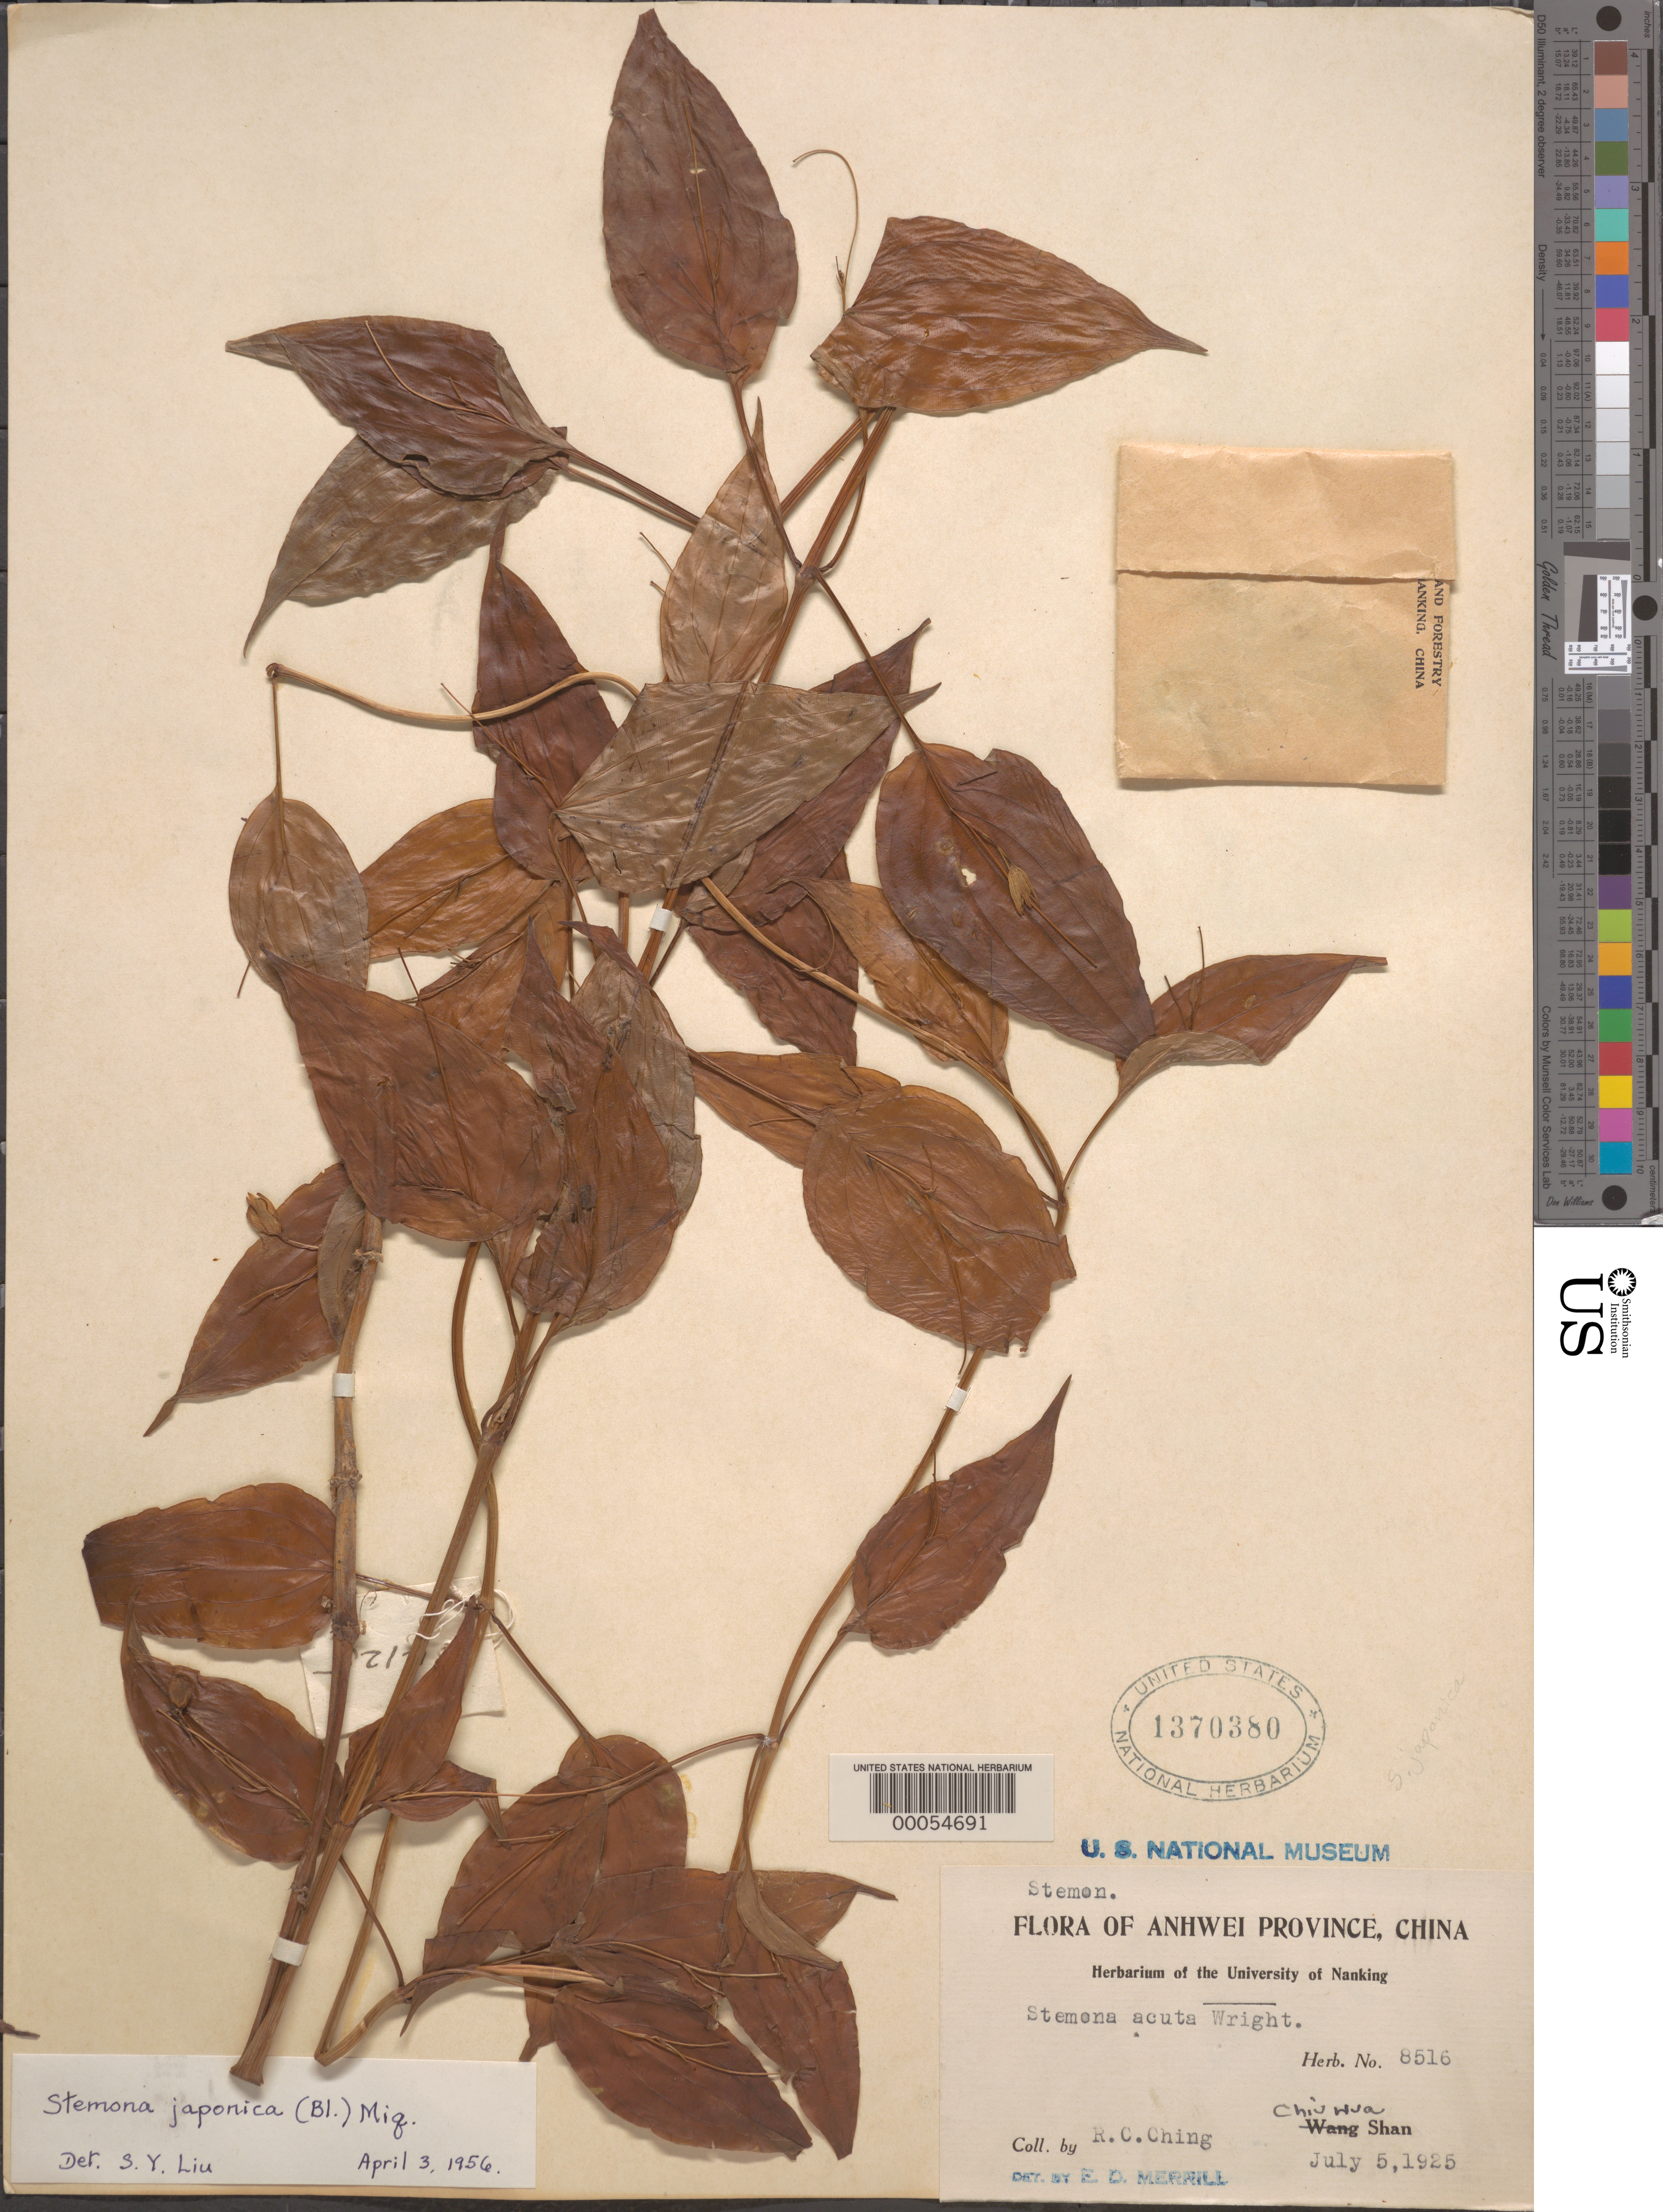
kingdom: Plantae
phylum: Tracheophyta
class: Liliopsida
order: Pandanales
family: Stemonaceae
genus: Stemona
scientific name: Stemona japonica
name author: (Blume) Miq.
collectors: R. C. Ching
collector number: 8516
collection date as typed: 05 Jul 1925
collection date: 1925-07-05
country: China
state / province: Anhui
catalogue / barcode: US 1370380